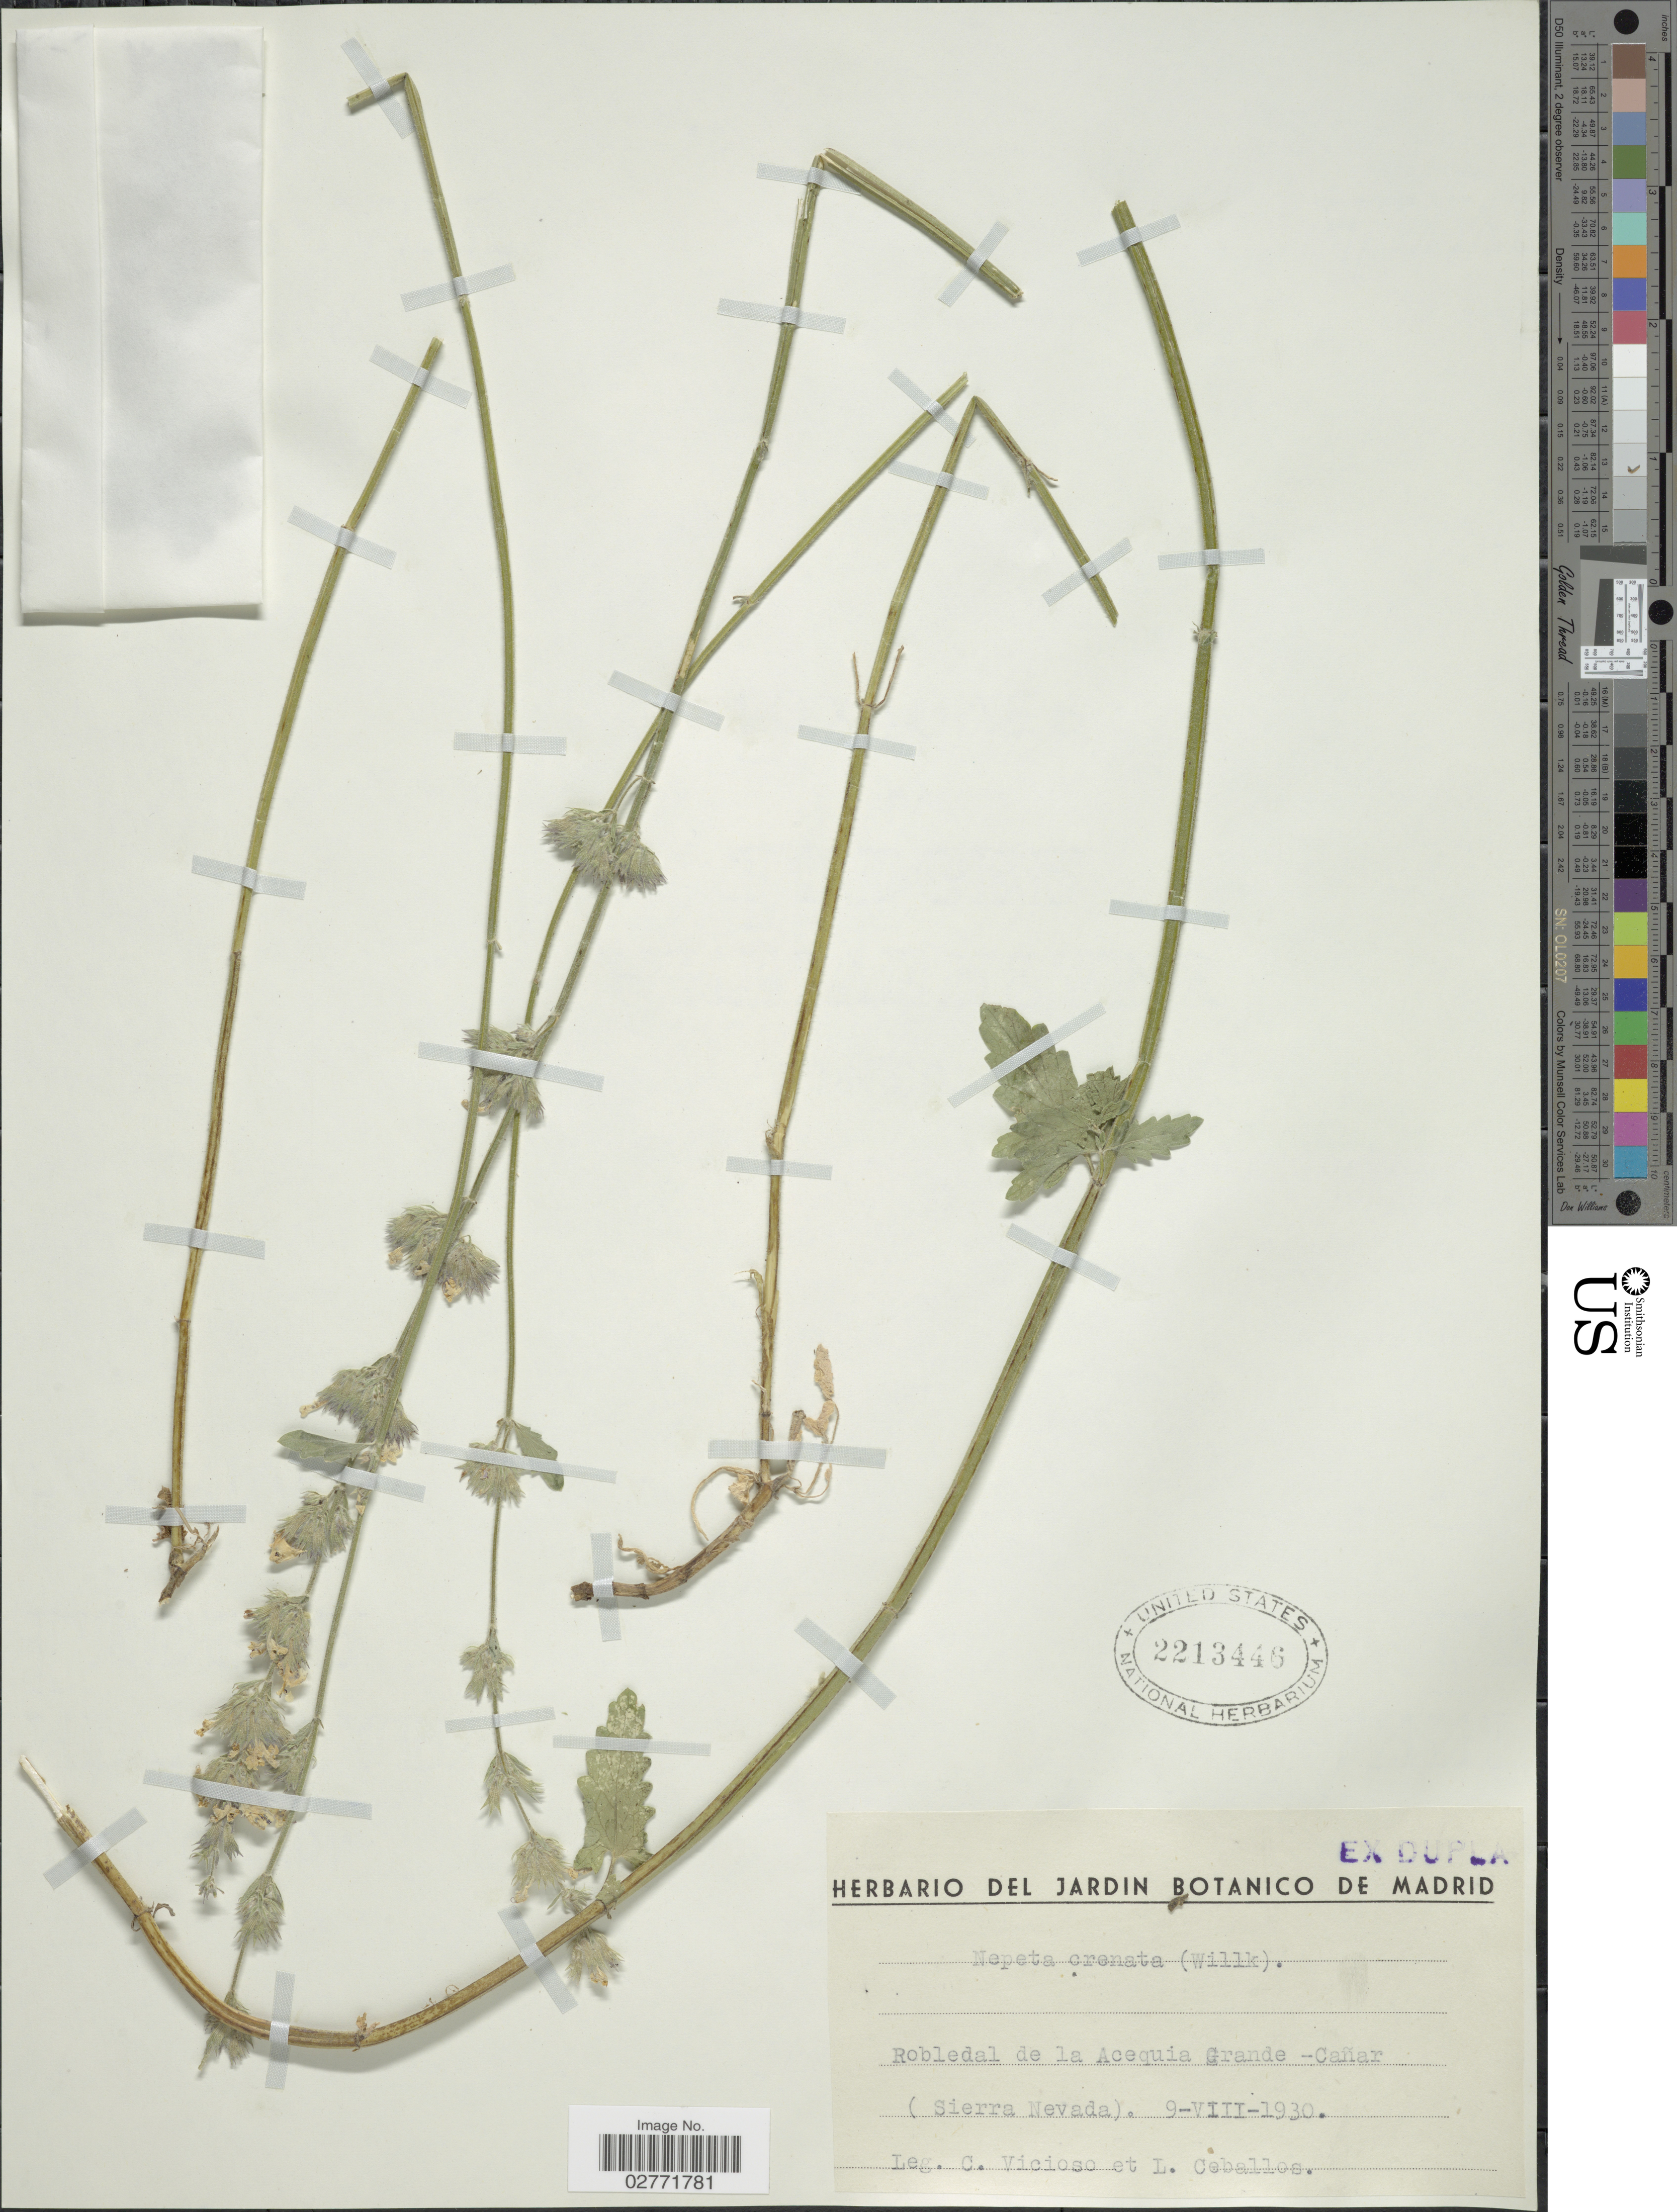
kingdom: Plantae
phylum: Tracheophyta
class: Magnoliopsida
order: Lamiales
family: Lamiaceae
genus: Nepeta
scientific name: Nepeta x boissieri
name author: Willk.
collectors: C. Vicioso & L. Ceballos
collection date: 1930-08-09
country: Spain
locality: Robledal de la Acequia Grande-Cañar (Sierra Nevada).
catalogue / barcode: US 2213446